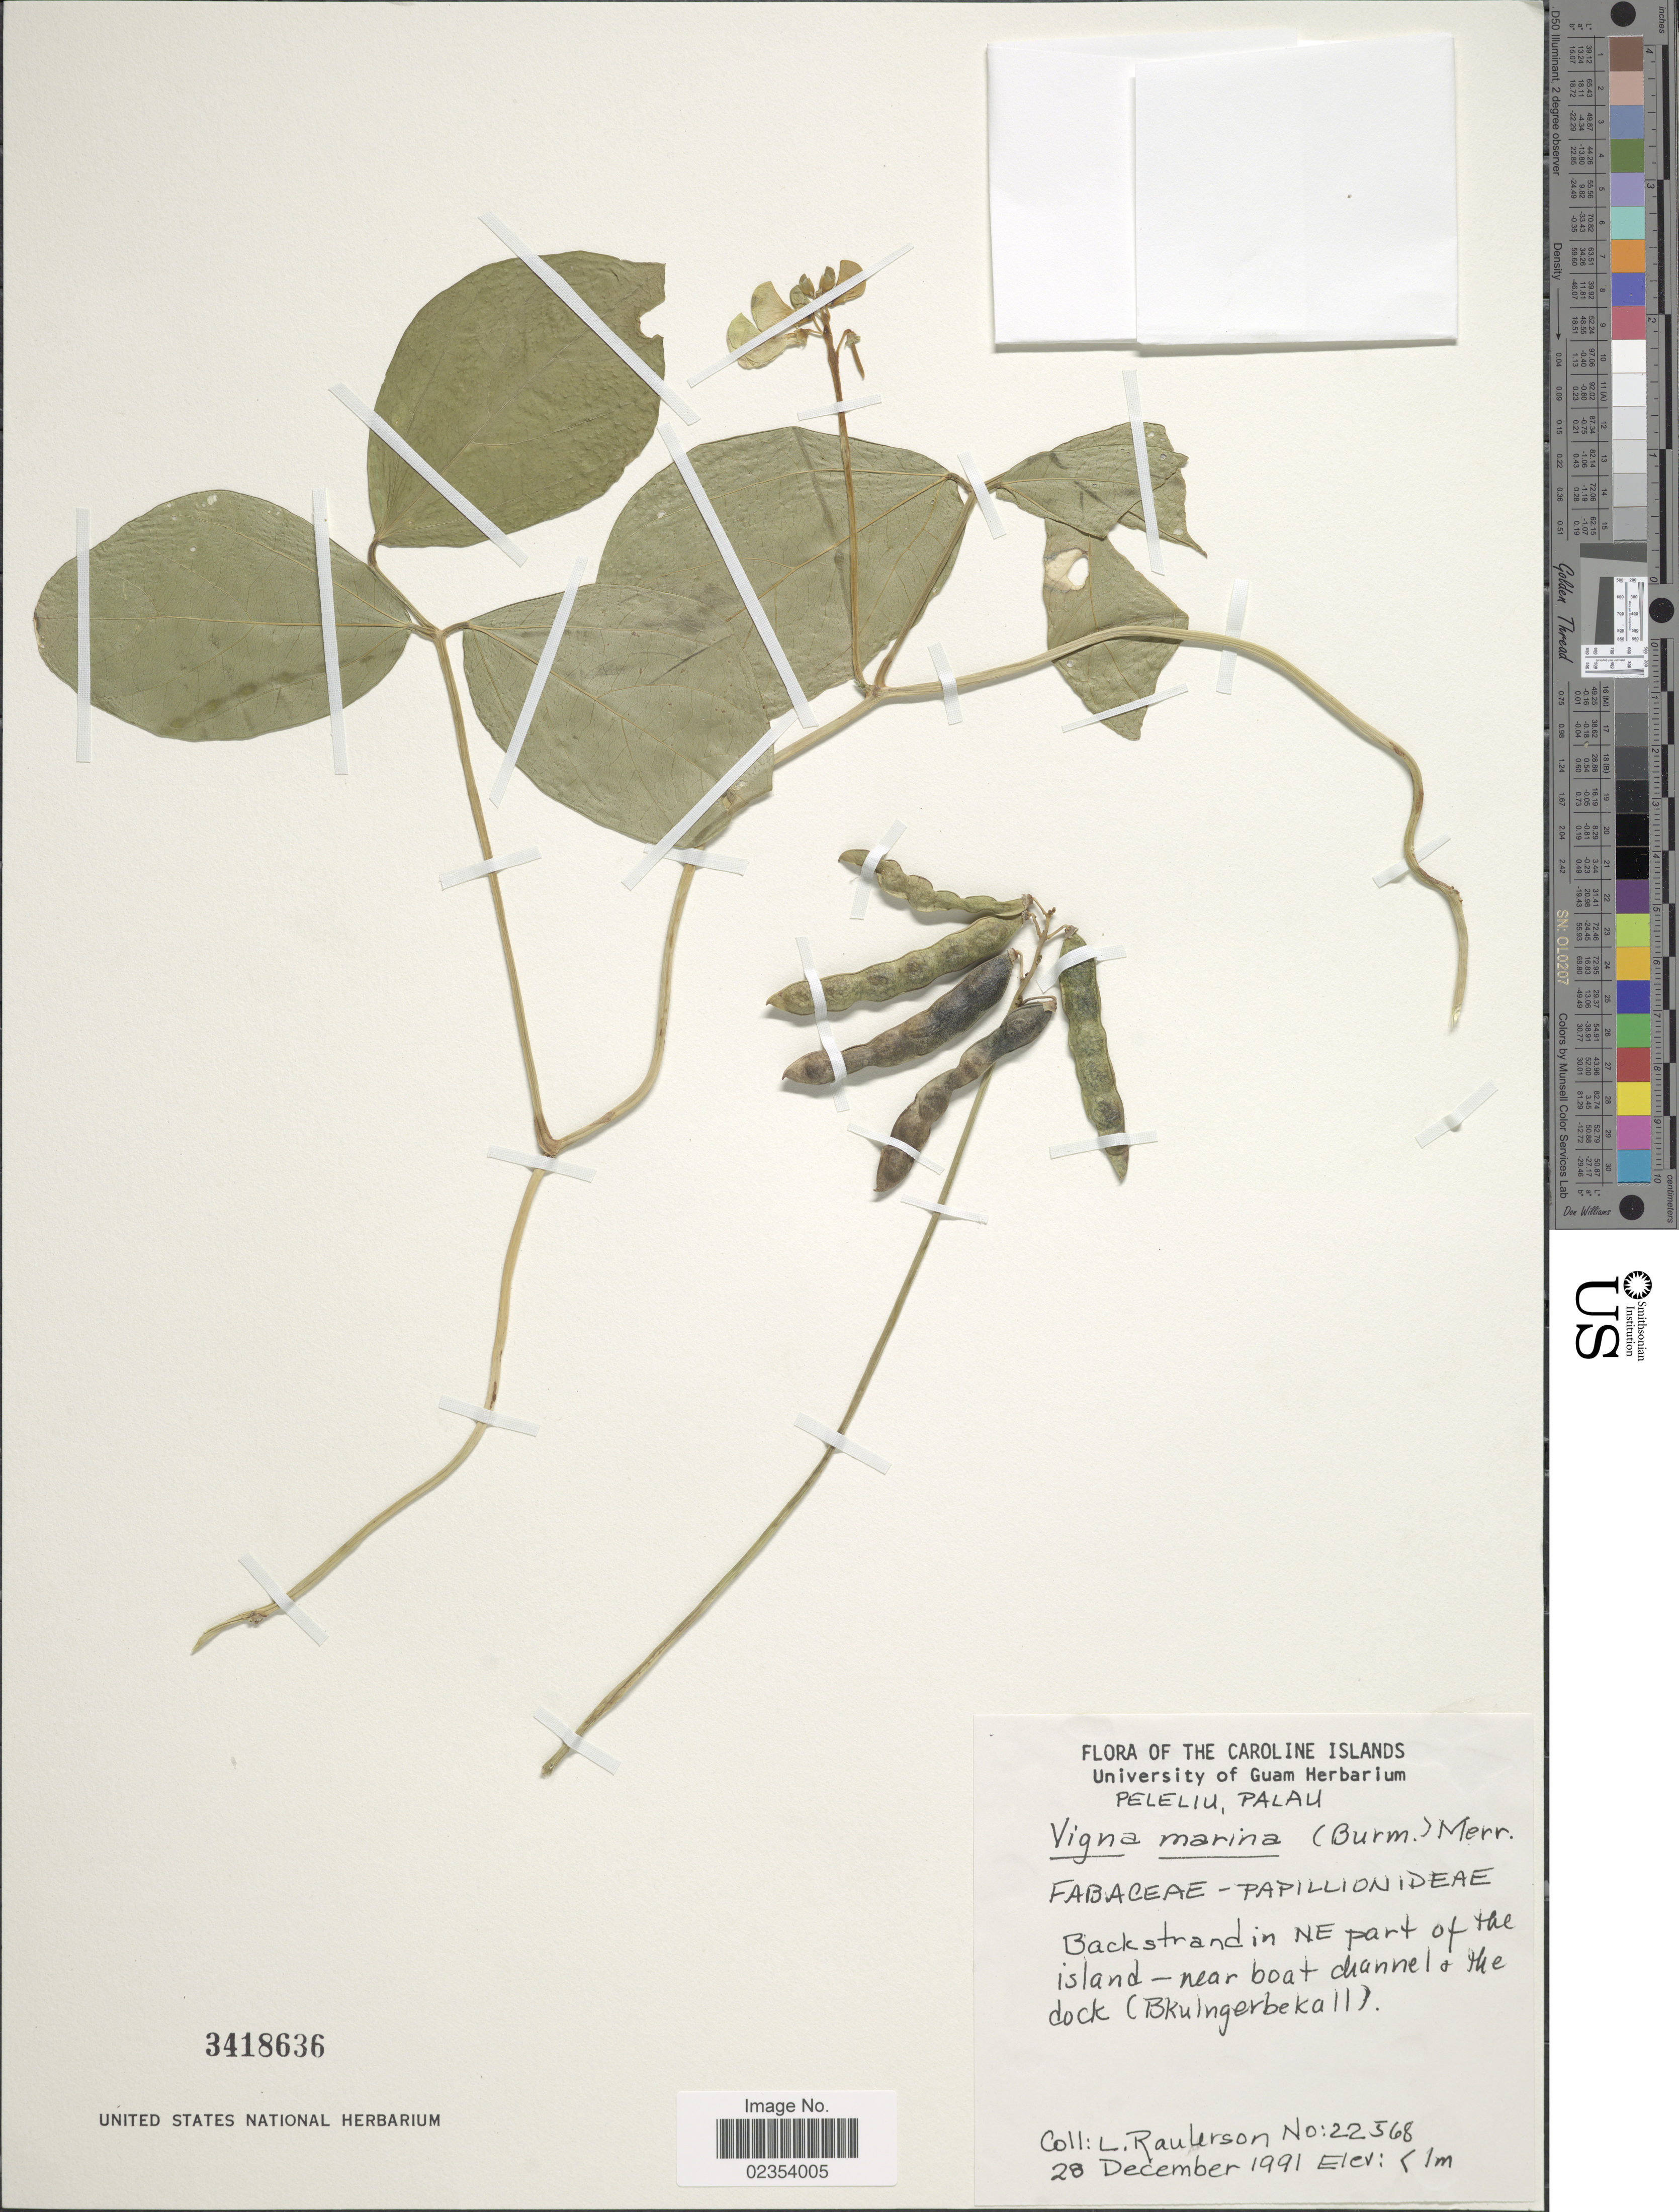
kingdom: Plantae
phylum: Tracheophyta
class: Magnoliopsida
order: Fabales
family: Fabaceae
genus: Vigna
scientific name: Vigna marina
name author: (Burm.) Merr.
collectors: L. Raulerson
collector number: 22568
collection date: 1991-12-28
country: Palau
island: Beliliou [Peleliu]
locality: Peleliu, Palau. Backstrand in NE part of the island - near boat diannel [interpreted] & the dock (Bkulngerbekall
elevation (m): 1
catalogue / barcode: US 3418636